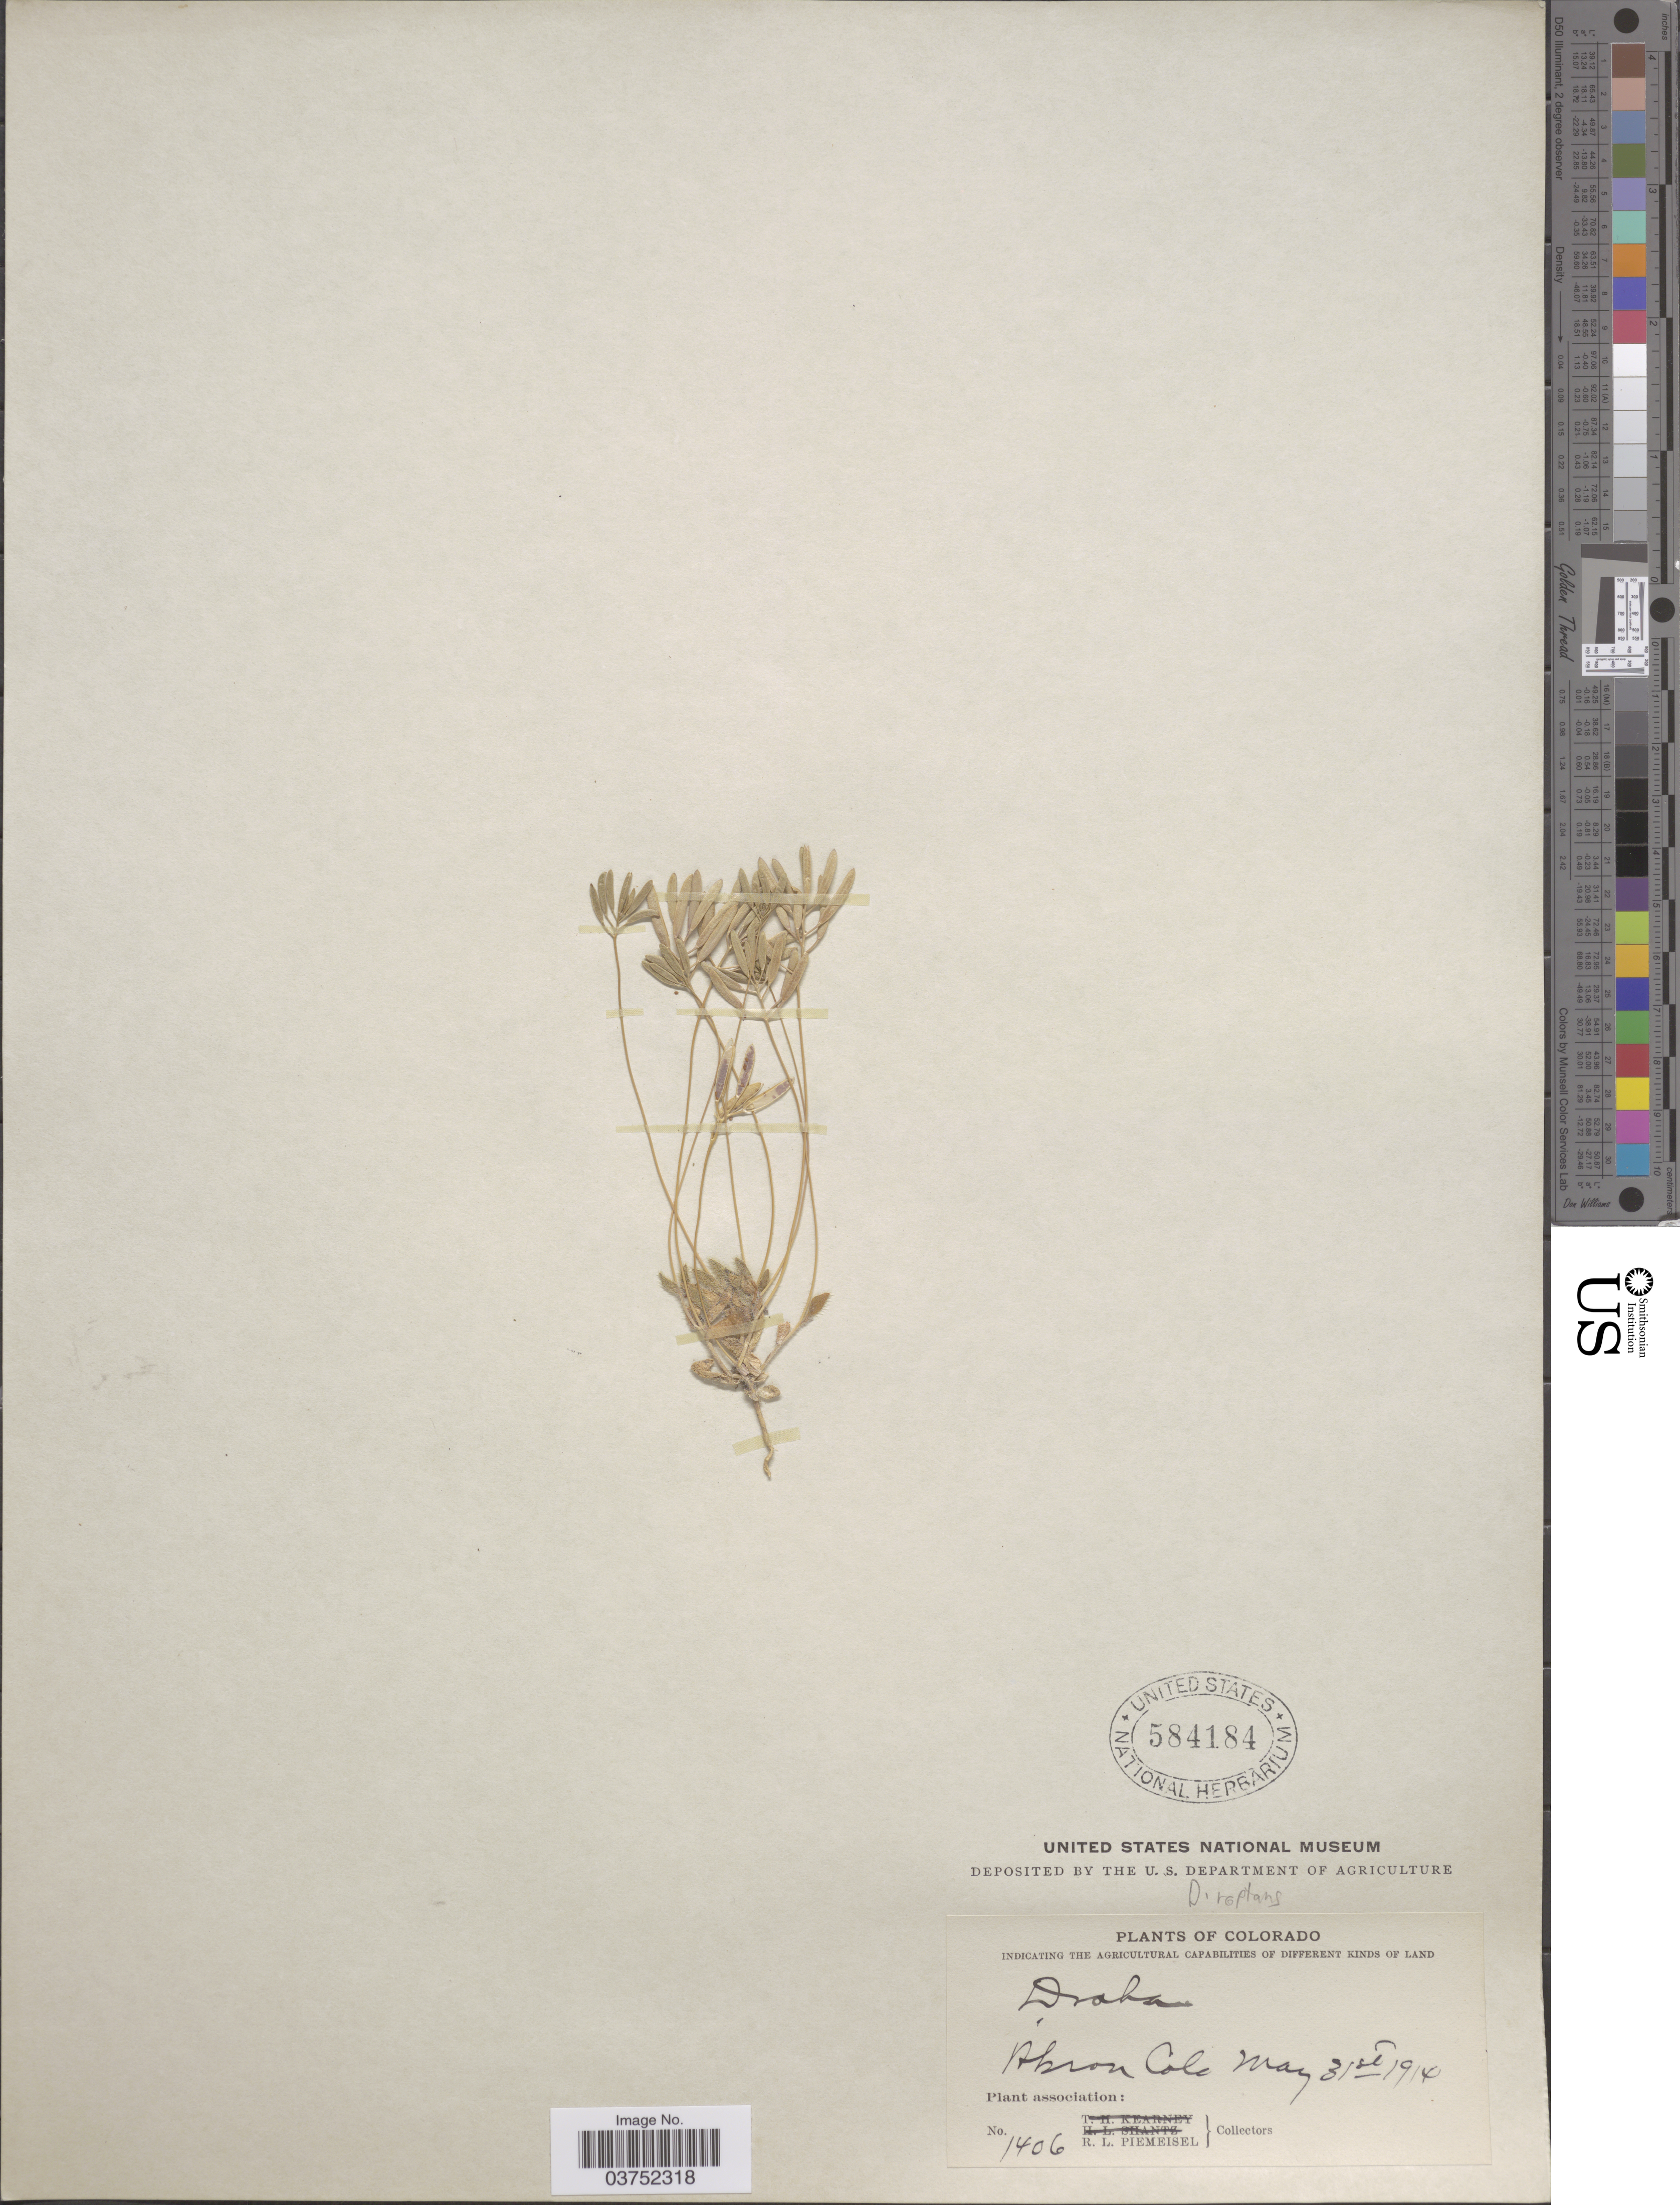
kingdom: Plantae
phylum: Tracheophyta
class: Magnoliopsida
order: Brassicales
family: Brassicaceae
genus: Draba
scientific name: Draba reptans f. micrantha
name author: (Nutt. ex Torr. & A. Gray) C.L. Hitchc.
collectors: R. L. Piemeisel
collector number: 1406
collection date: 1914-05-31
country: United States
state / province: Colorado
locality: Akson Colo.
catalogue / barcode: US 584184